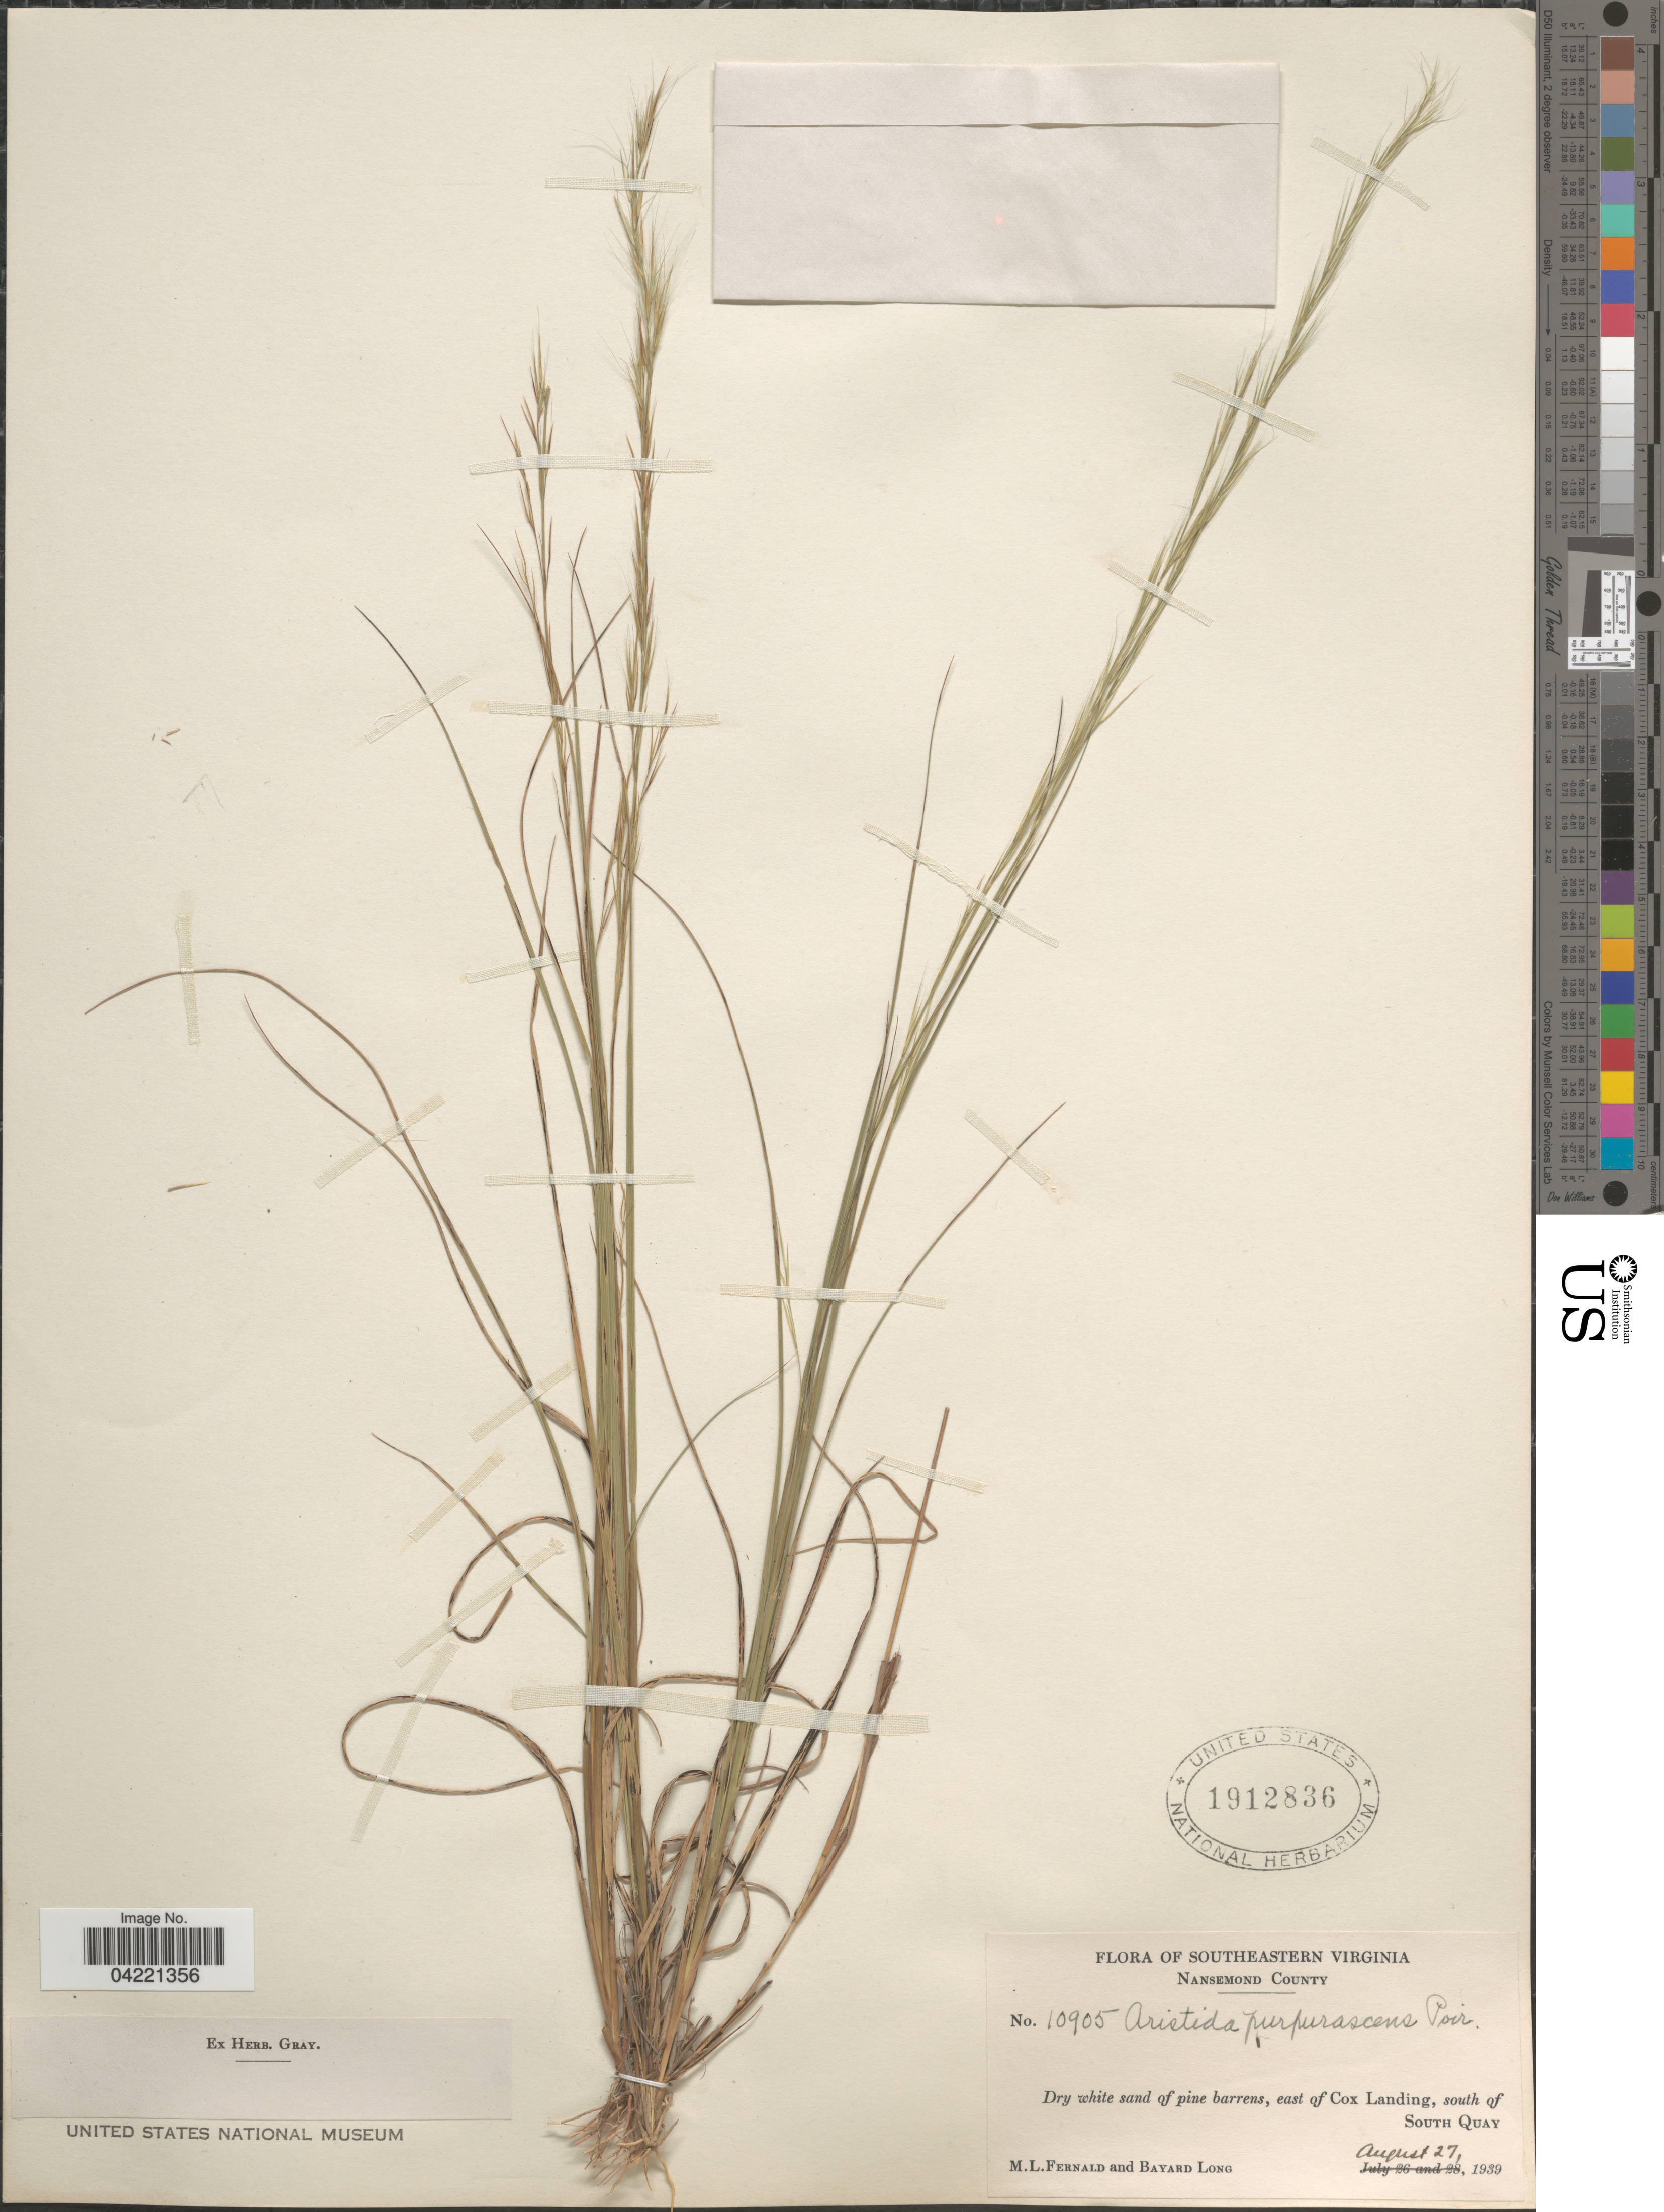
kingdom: Plantae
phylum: Tracheophyta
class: Liliopsida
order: Poales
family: Poaceae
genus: Aristida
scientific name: Aristida purpurascens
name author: Poir.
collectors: M. L. Fernald & B. Long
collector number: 10905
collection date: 1939-08-27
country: United States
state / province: Virginia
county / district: City of Suffolk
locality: Southeastern Virginia. Nansemond County. Dry white sand of pine barrens, east of Cox Landing, south of South Quay.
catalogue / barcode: US 1912836